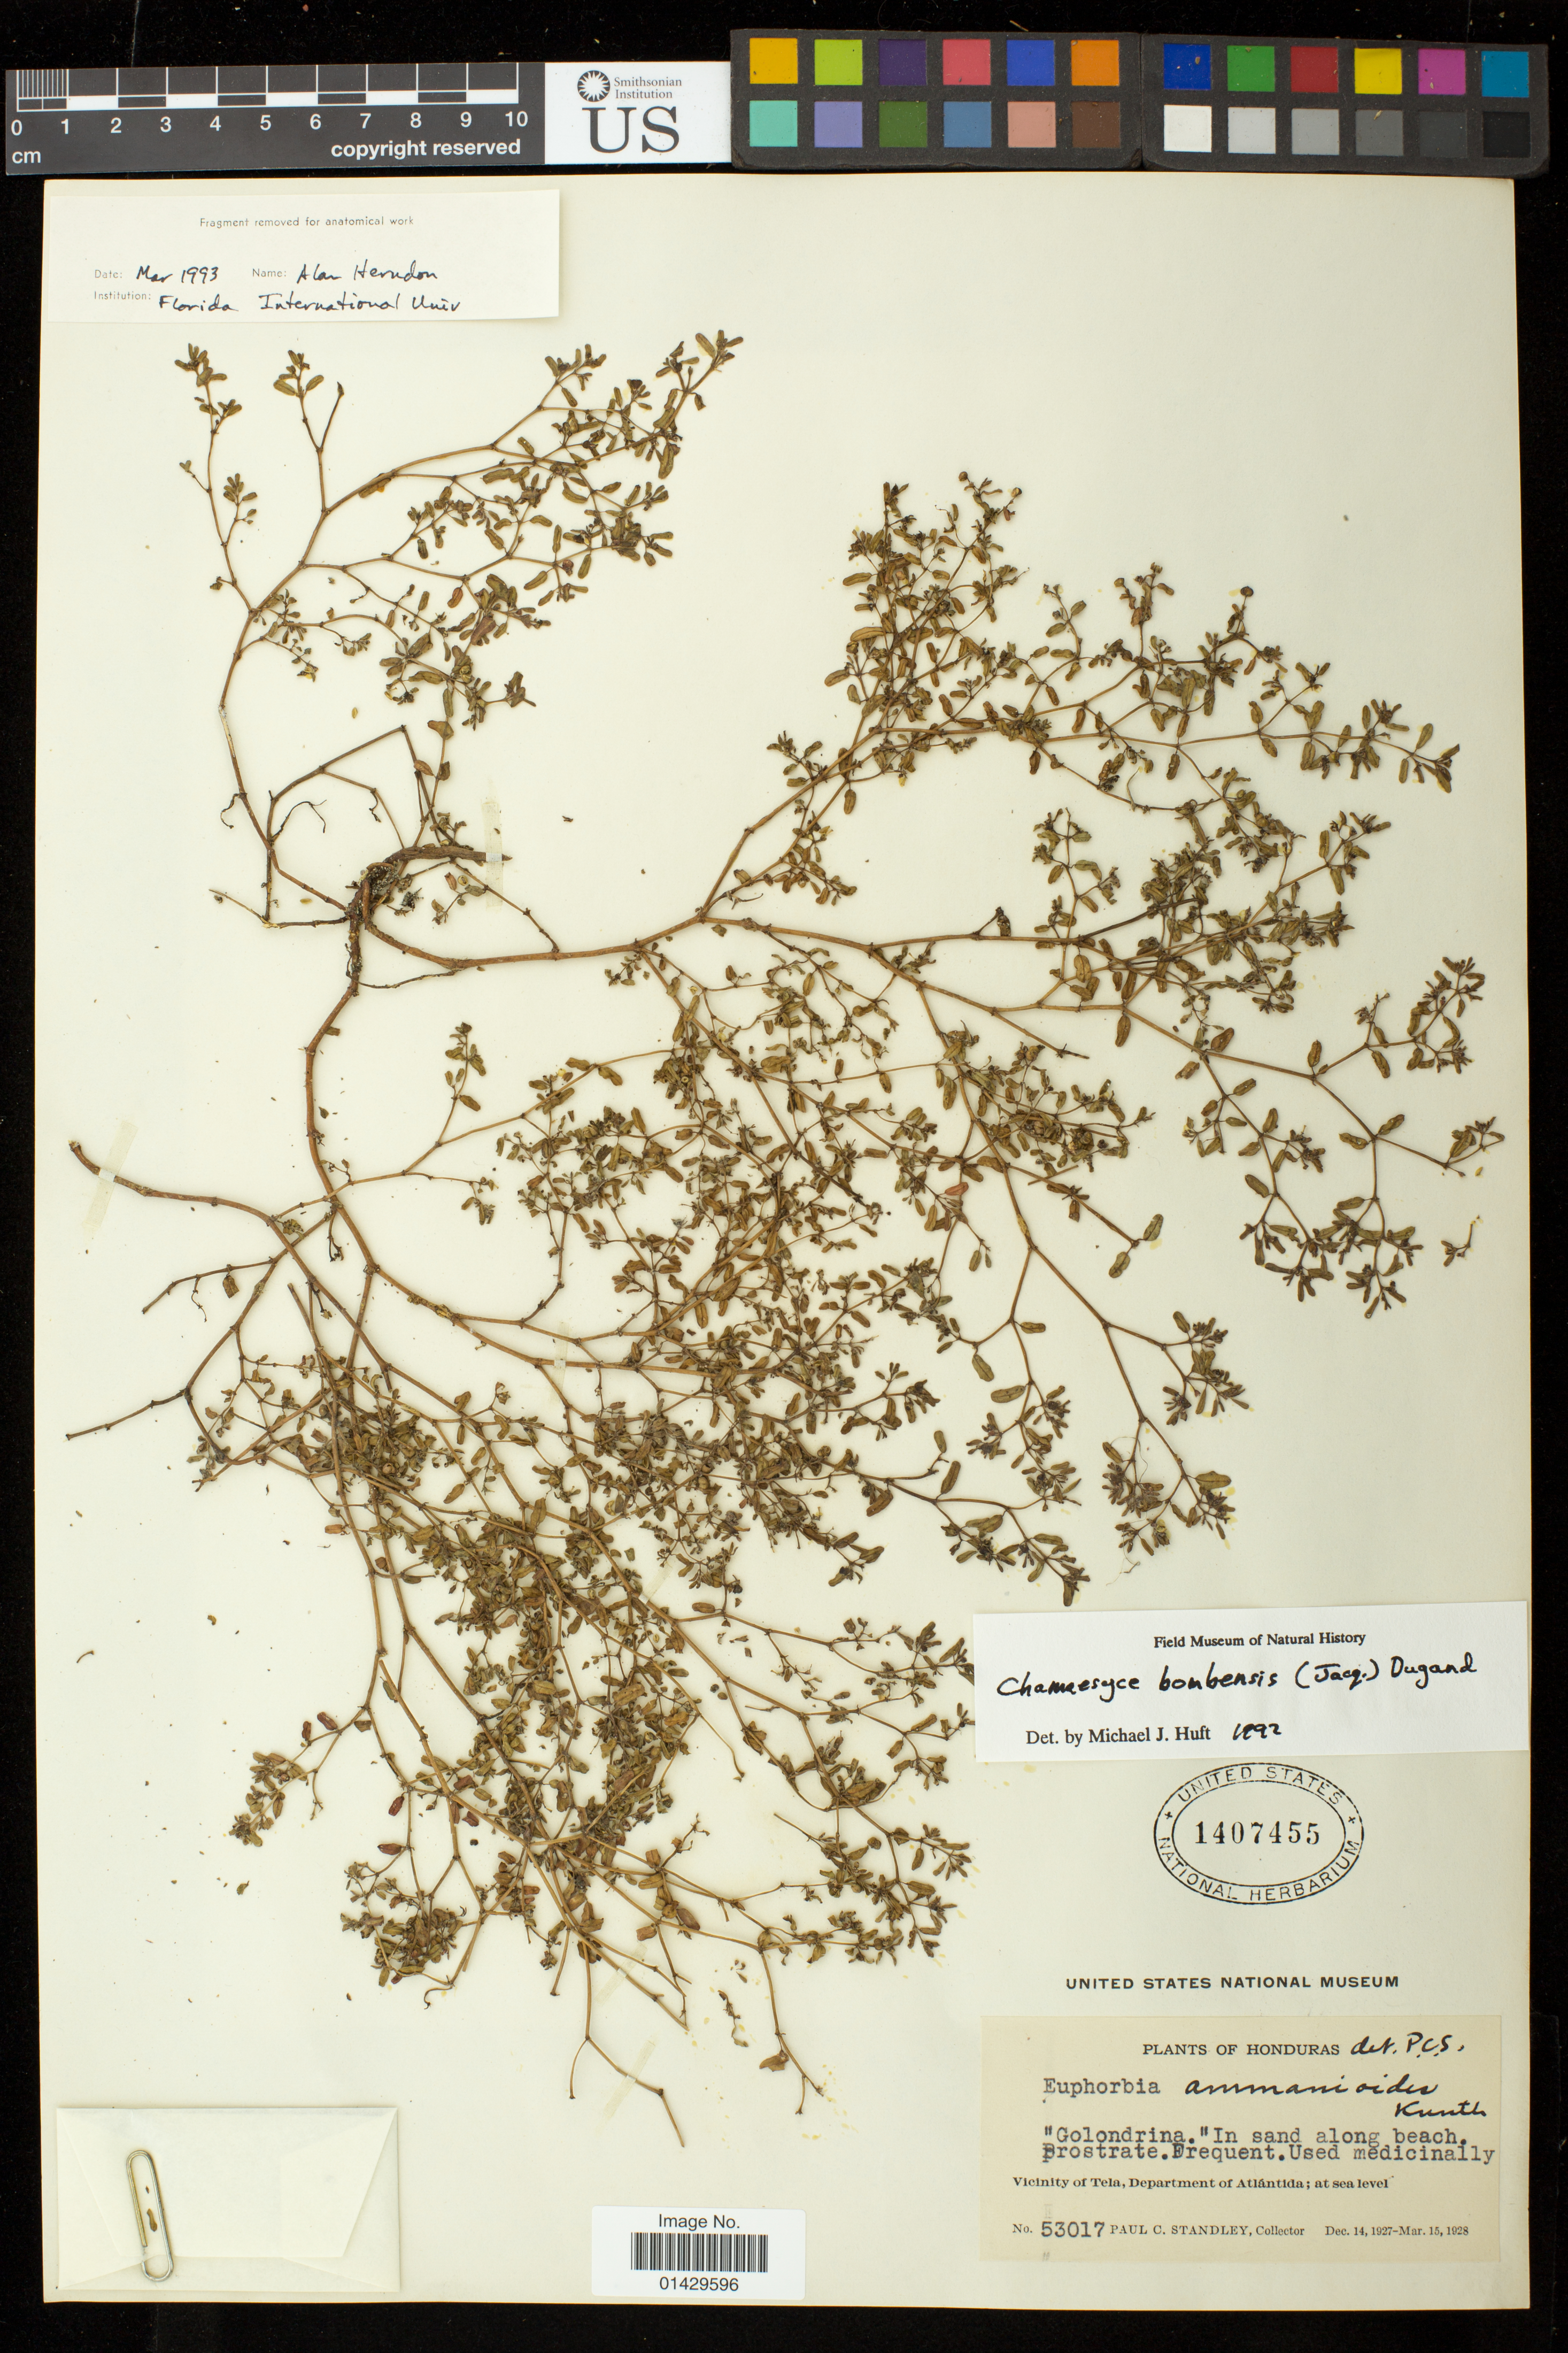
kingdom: Plantae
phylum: Tracheophyta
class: Magnoliopsida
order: Malpighiales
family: Euphorbiaceae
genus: Euphorbia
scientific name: Euphorbia bombensis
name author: Jacq.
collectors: P. C. Standley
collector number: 53017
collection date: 1927-12-14/1928-03-15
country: Honduras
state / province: Atlántida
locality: Vicinity of Tela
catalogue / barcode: US 1407455